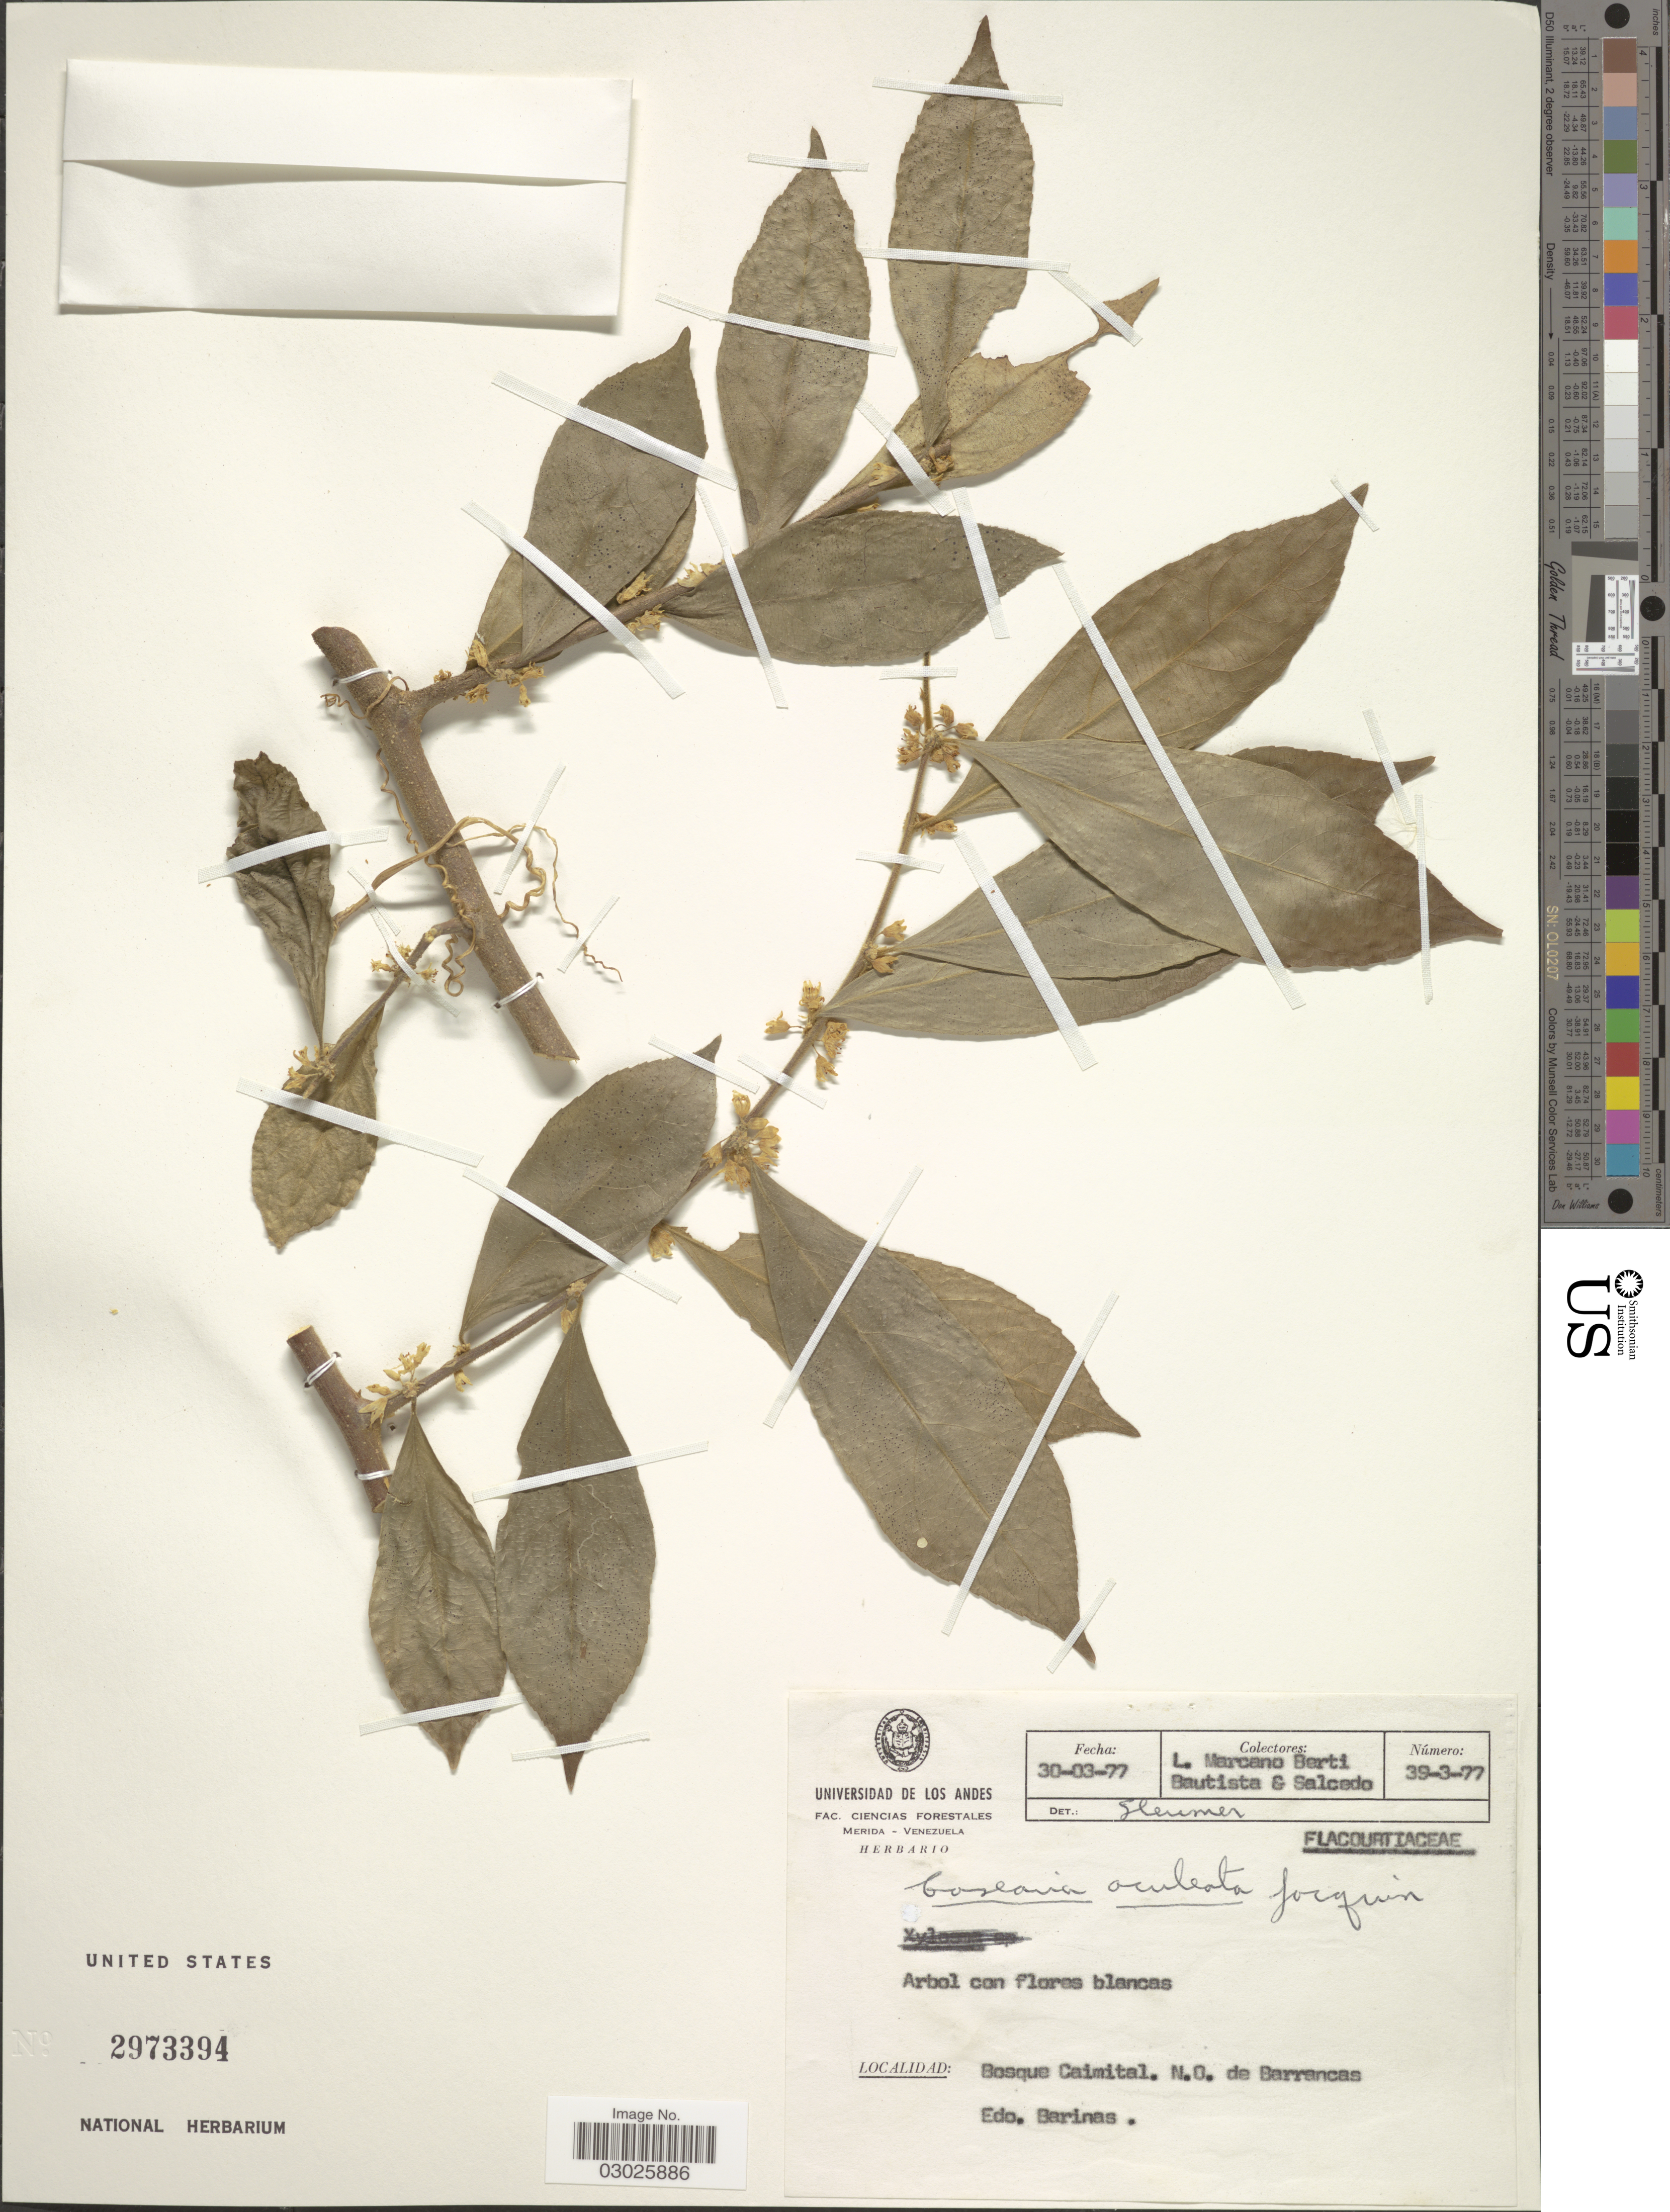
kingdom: Plantae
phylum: Tracheophyta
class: Magnoliopsida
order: Malpighiales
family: Salicaceae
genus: Casearia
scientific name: Casearia aculeata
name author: Jacq.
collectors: L. Marcano-Berti, -. Bautista & Salcedo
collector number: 39-3-77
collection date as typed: Transcribed d/m/y: 30/3/77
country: Venezuela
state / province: Barinas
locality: Bosque Caimital. N.O. de Barrancas.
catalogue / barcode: US 2973394